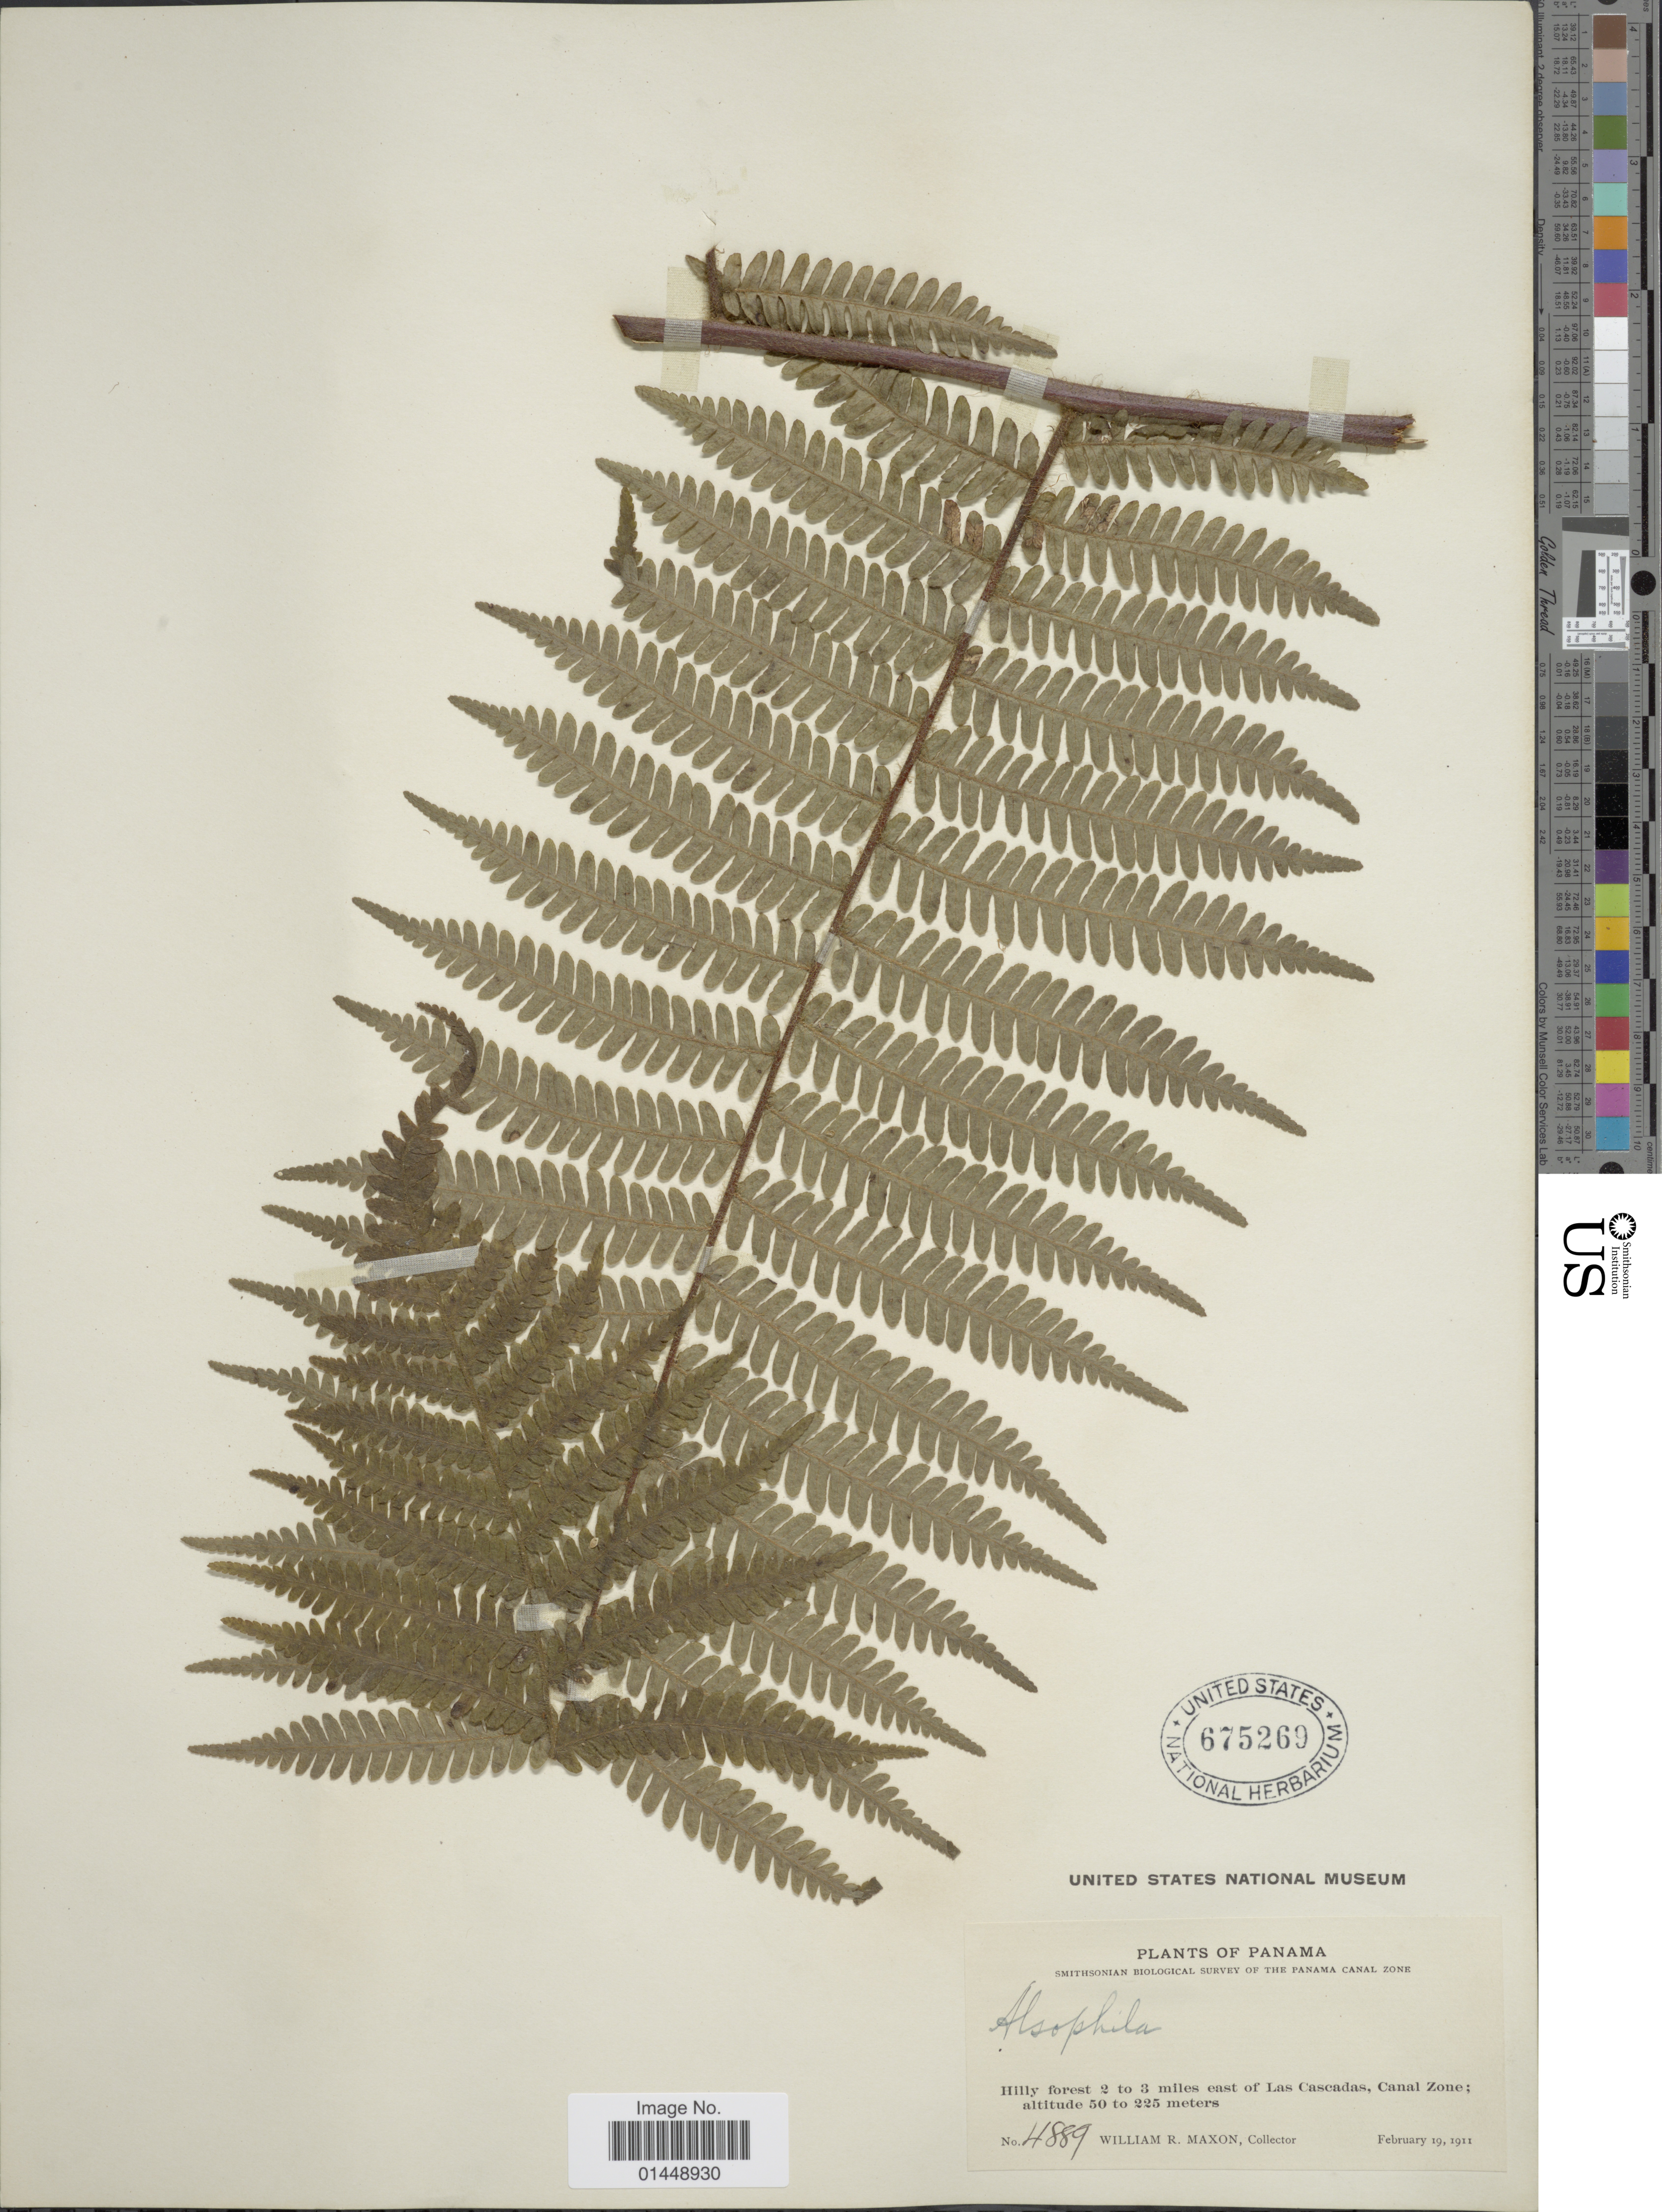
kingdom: Plantae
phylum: Tracheophyta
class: Polypodiopsida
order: Cyatheales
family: Cyatheaceae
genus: Cyathea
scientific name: Cyathea lockwoodiana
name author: (P.G. Windisch) Lellinger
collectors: W. R. Maxon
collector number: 4889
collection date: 1911-02-19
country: Panama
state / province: Colón / Panamá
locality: Hilly forest 2 to 3 miles east of Las Cascadas, Canal Zone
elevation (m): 50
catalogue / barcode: US 675269